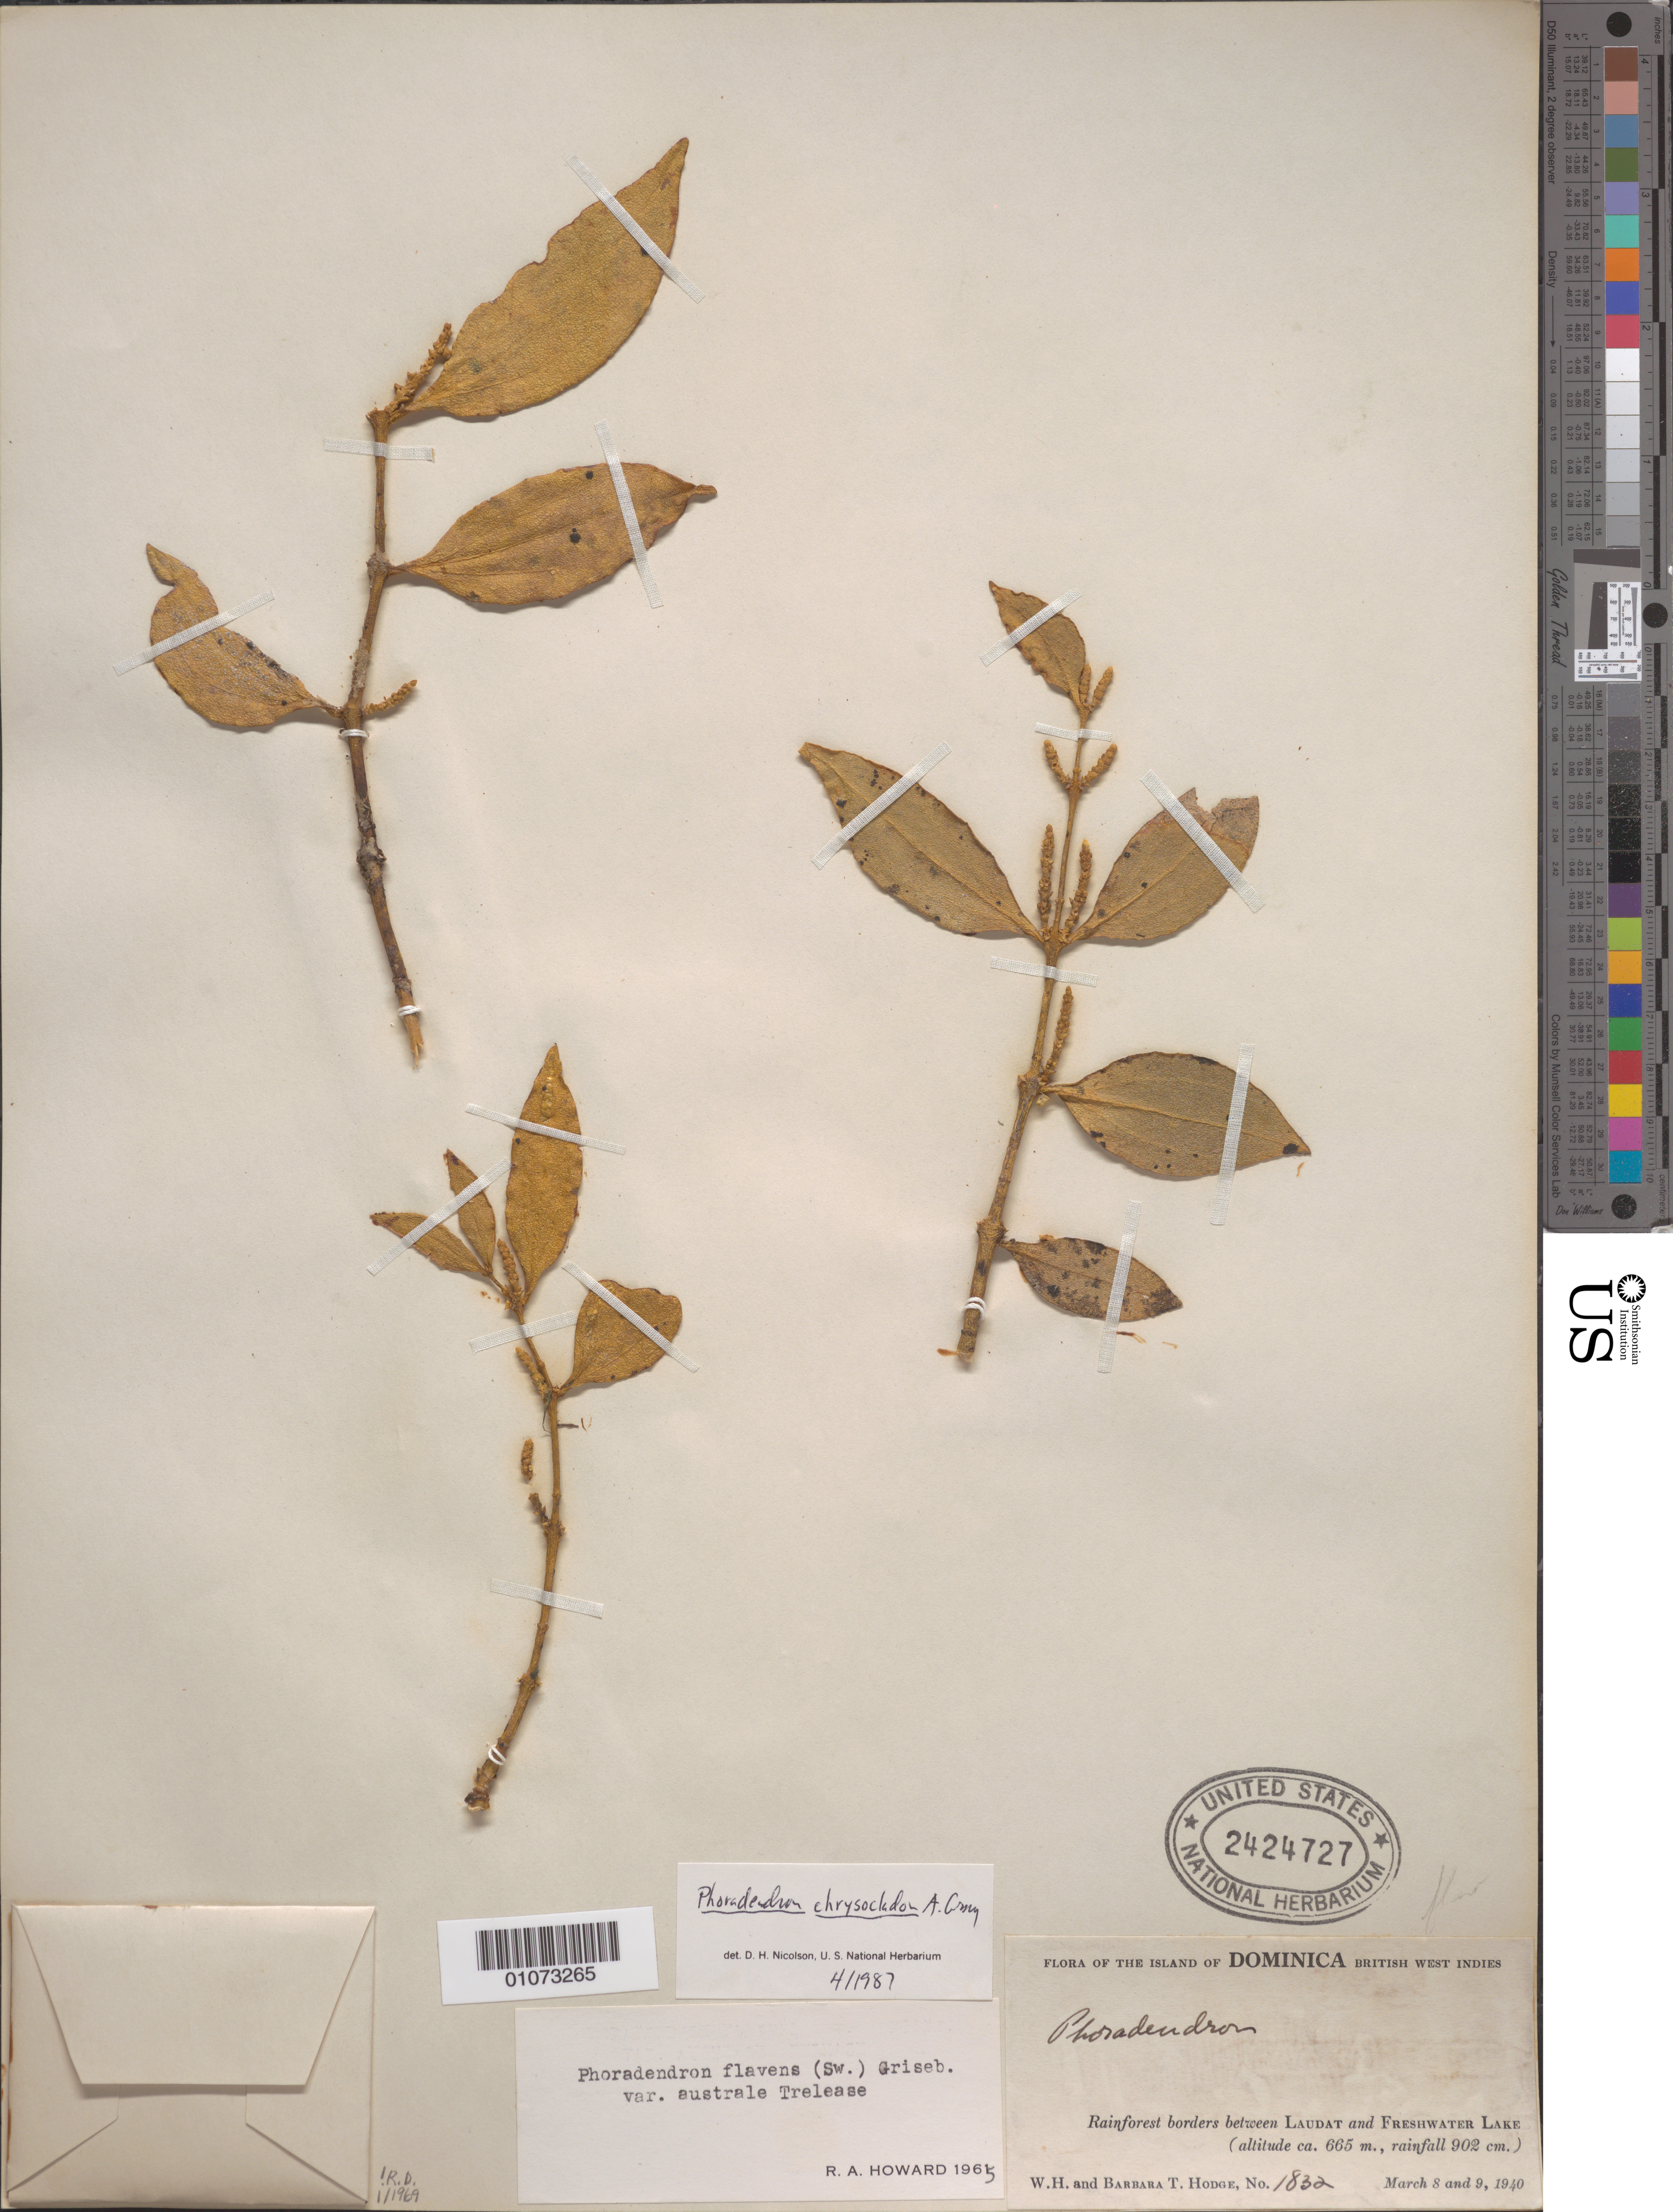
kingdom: Plantae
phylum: Tracheophyta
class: Magnoliopsida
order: Santalales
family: Viscaceae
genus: Phoradendron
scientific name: Phoradendron flavens var. australe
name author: Trel.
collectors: B. Hodge, B. Hodge, B. Hodge & W. Hodge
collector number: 1832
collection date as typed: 08 Mar 1940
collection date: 1940-03-08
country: Dominica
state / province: St. George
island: Dominica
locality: Rainforest borders between Laudat and Freshwater Lake.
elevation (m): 665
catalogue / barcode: US 2424727